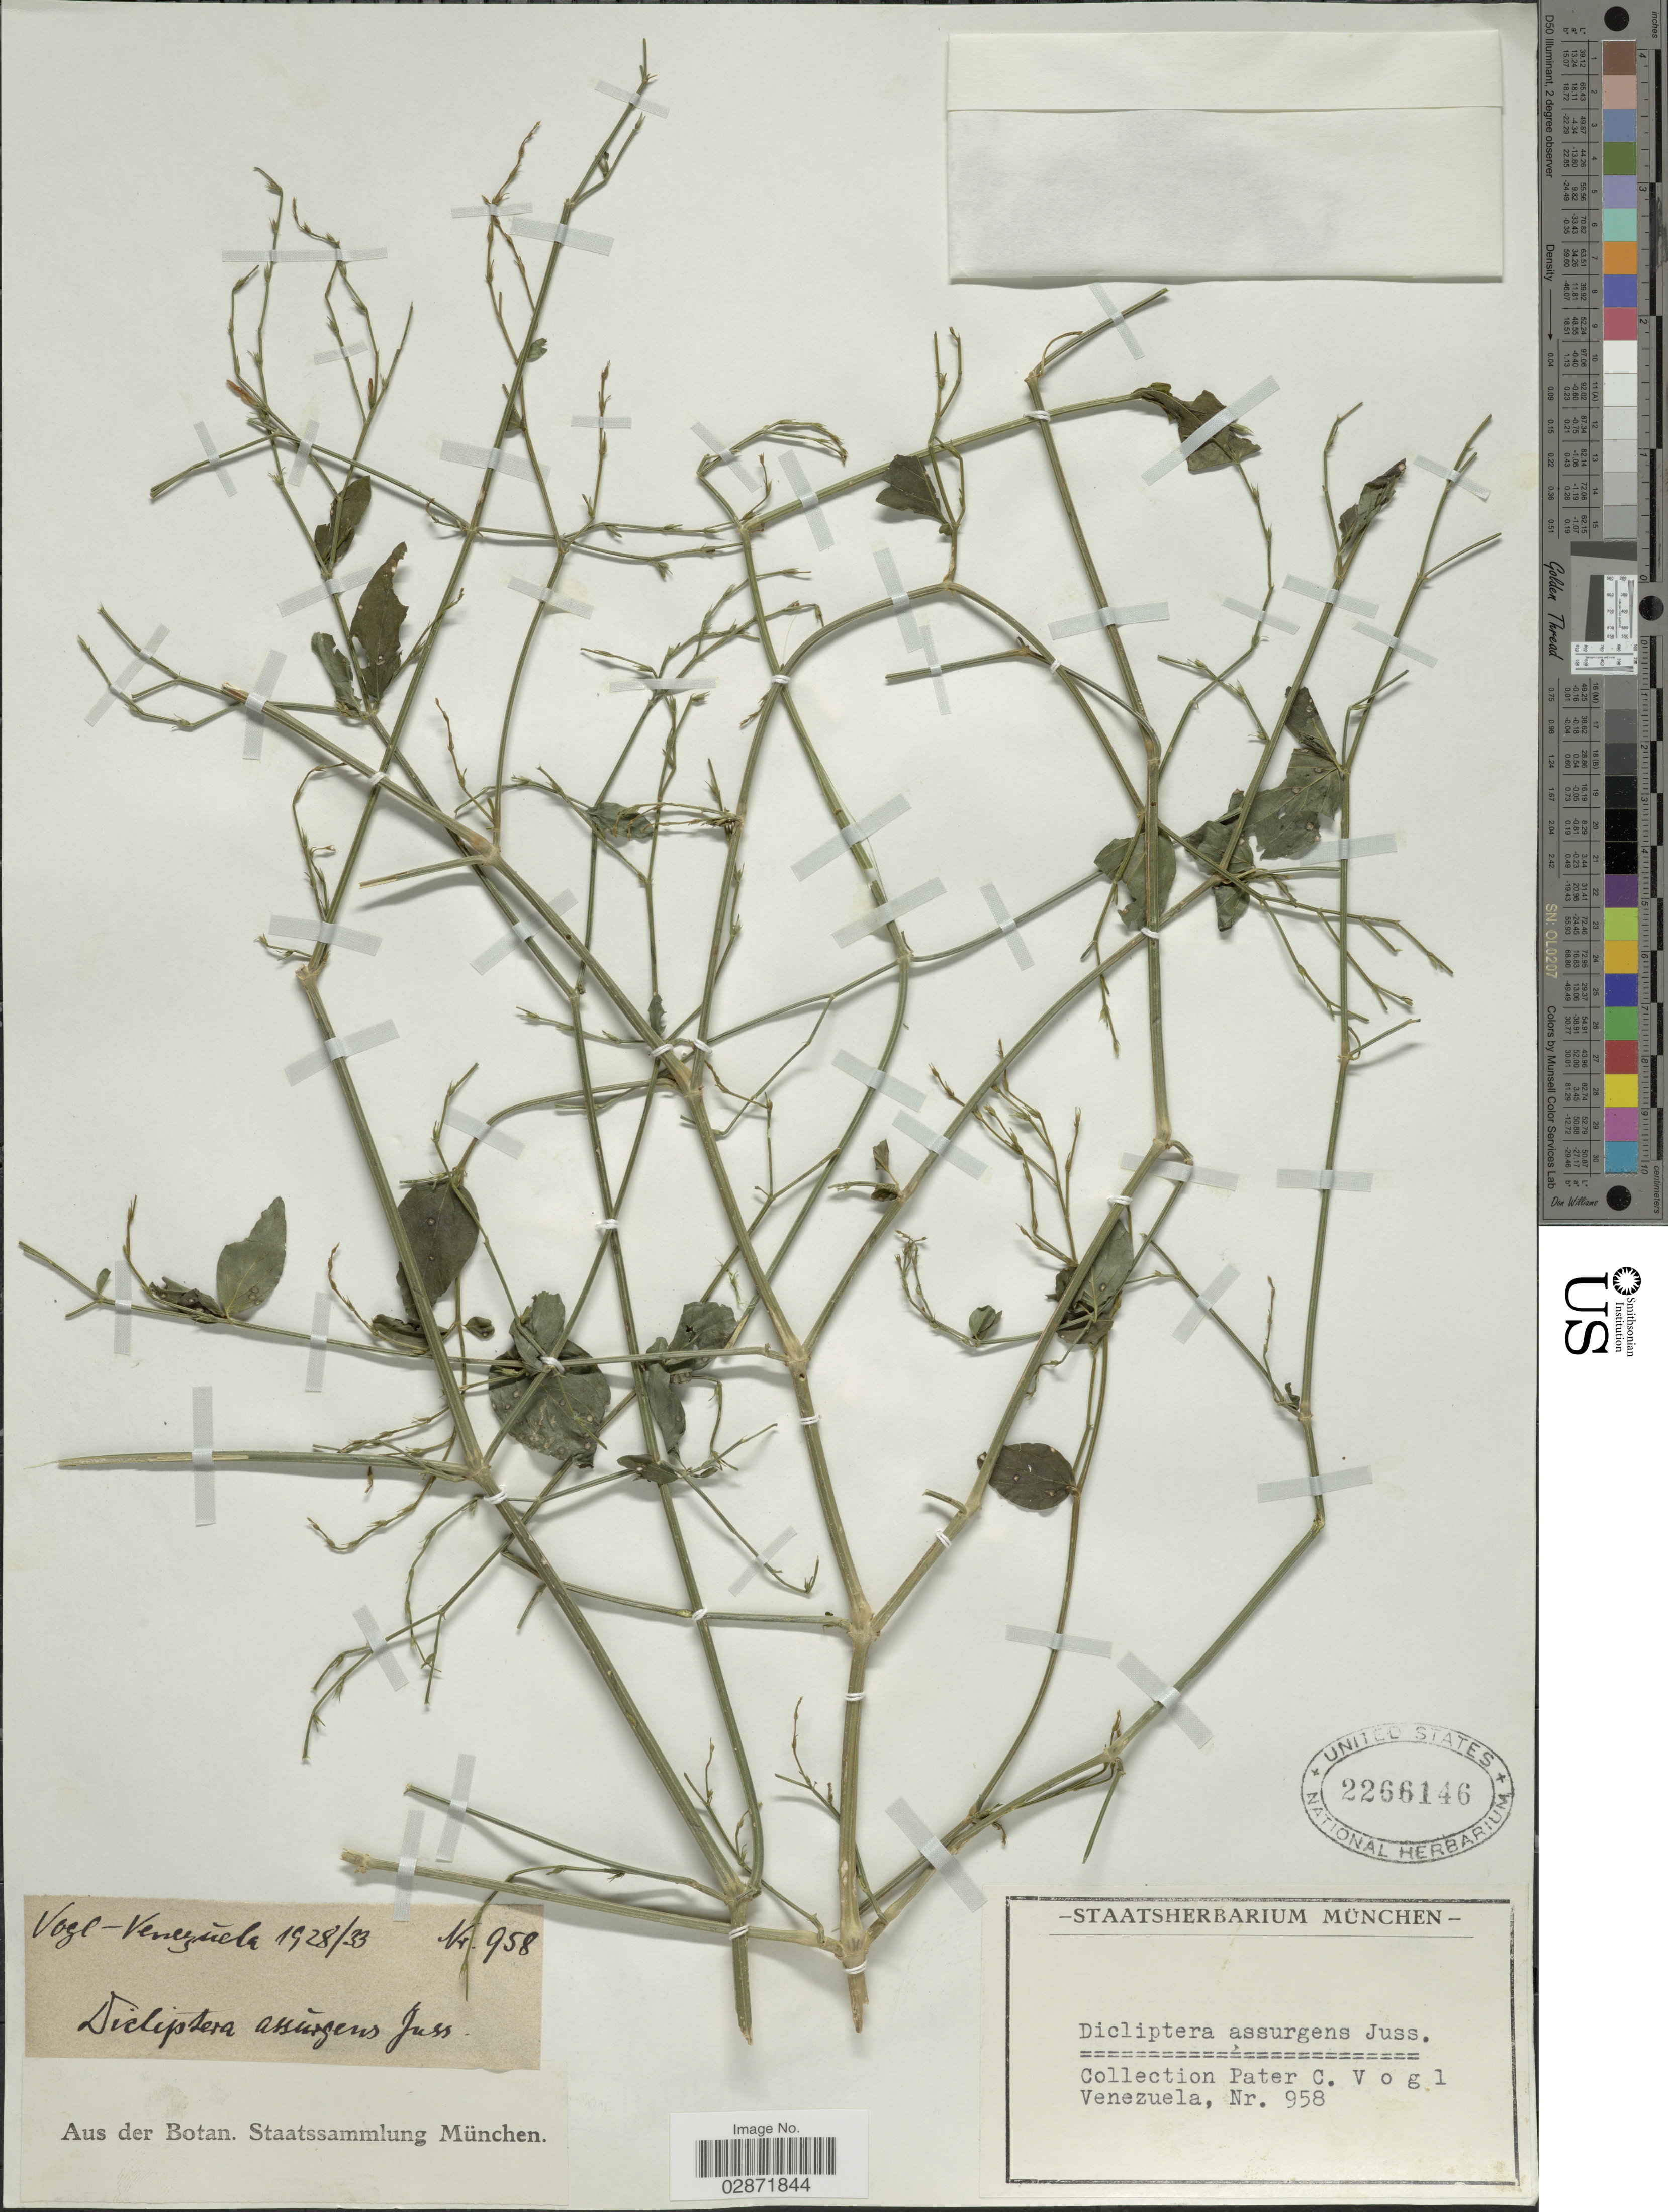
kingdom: Plantae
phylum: Tracheophyta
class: Magnoliopsida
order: Lamiales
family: Acanthaceae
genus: Dicliptera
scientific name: Dicliptera assurgens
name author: (L.) Juss.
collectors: P. Vogl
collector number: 958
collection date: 1928/1933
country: Venezuela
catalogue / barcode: US 2266146